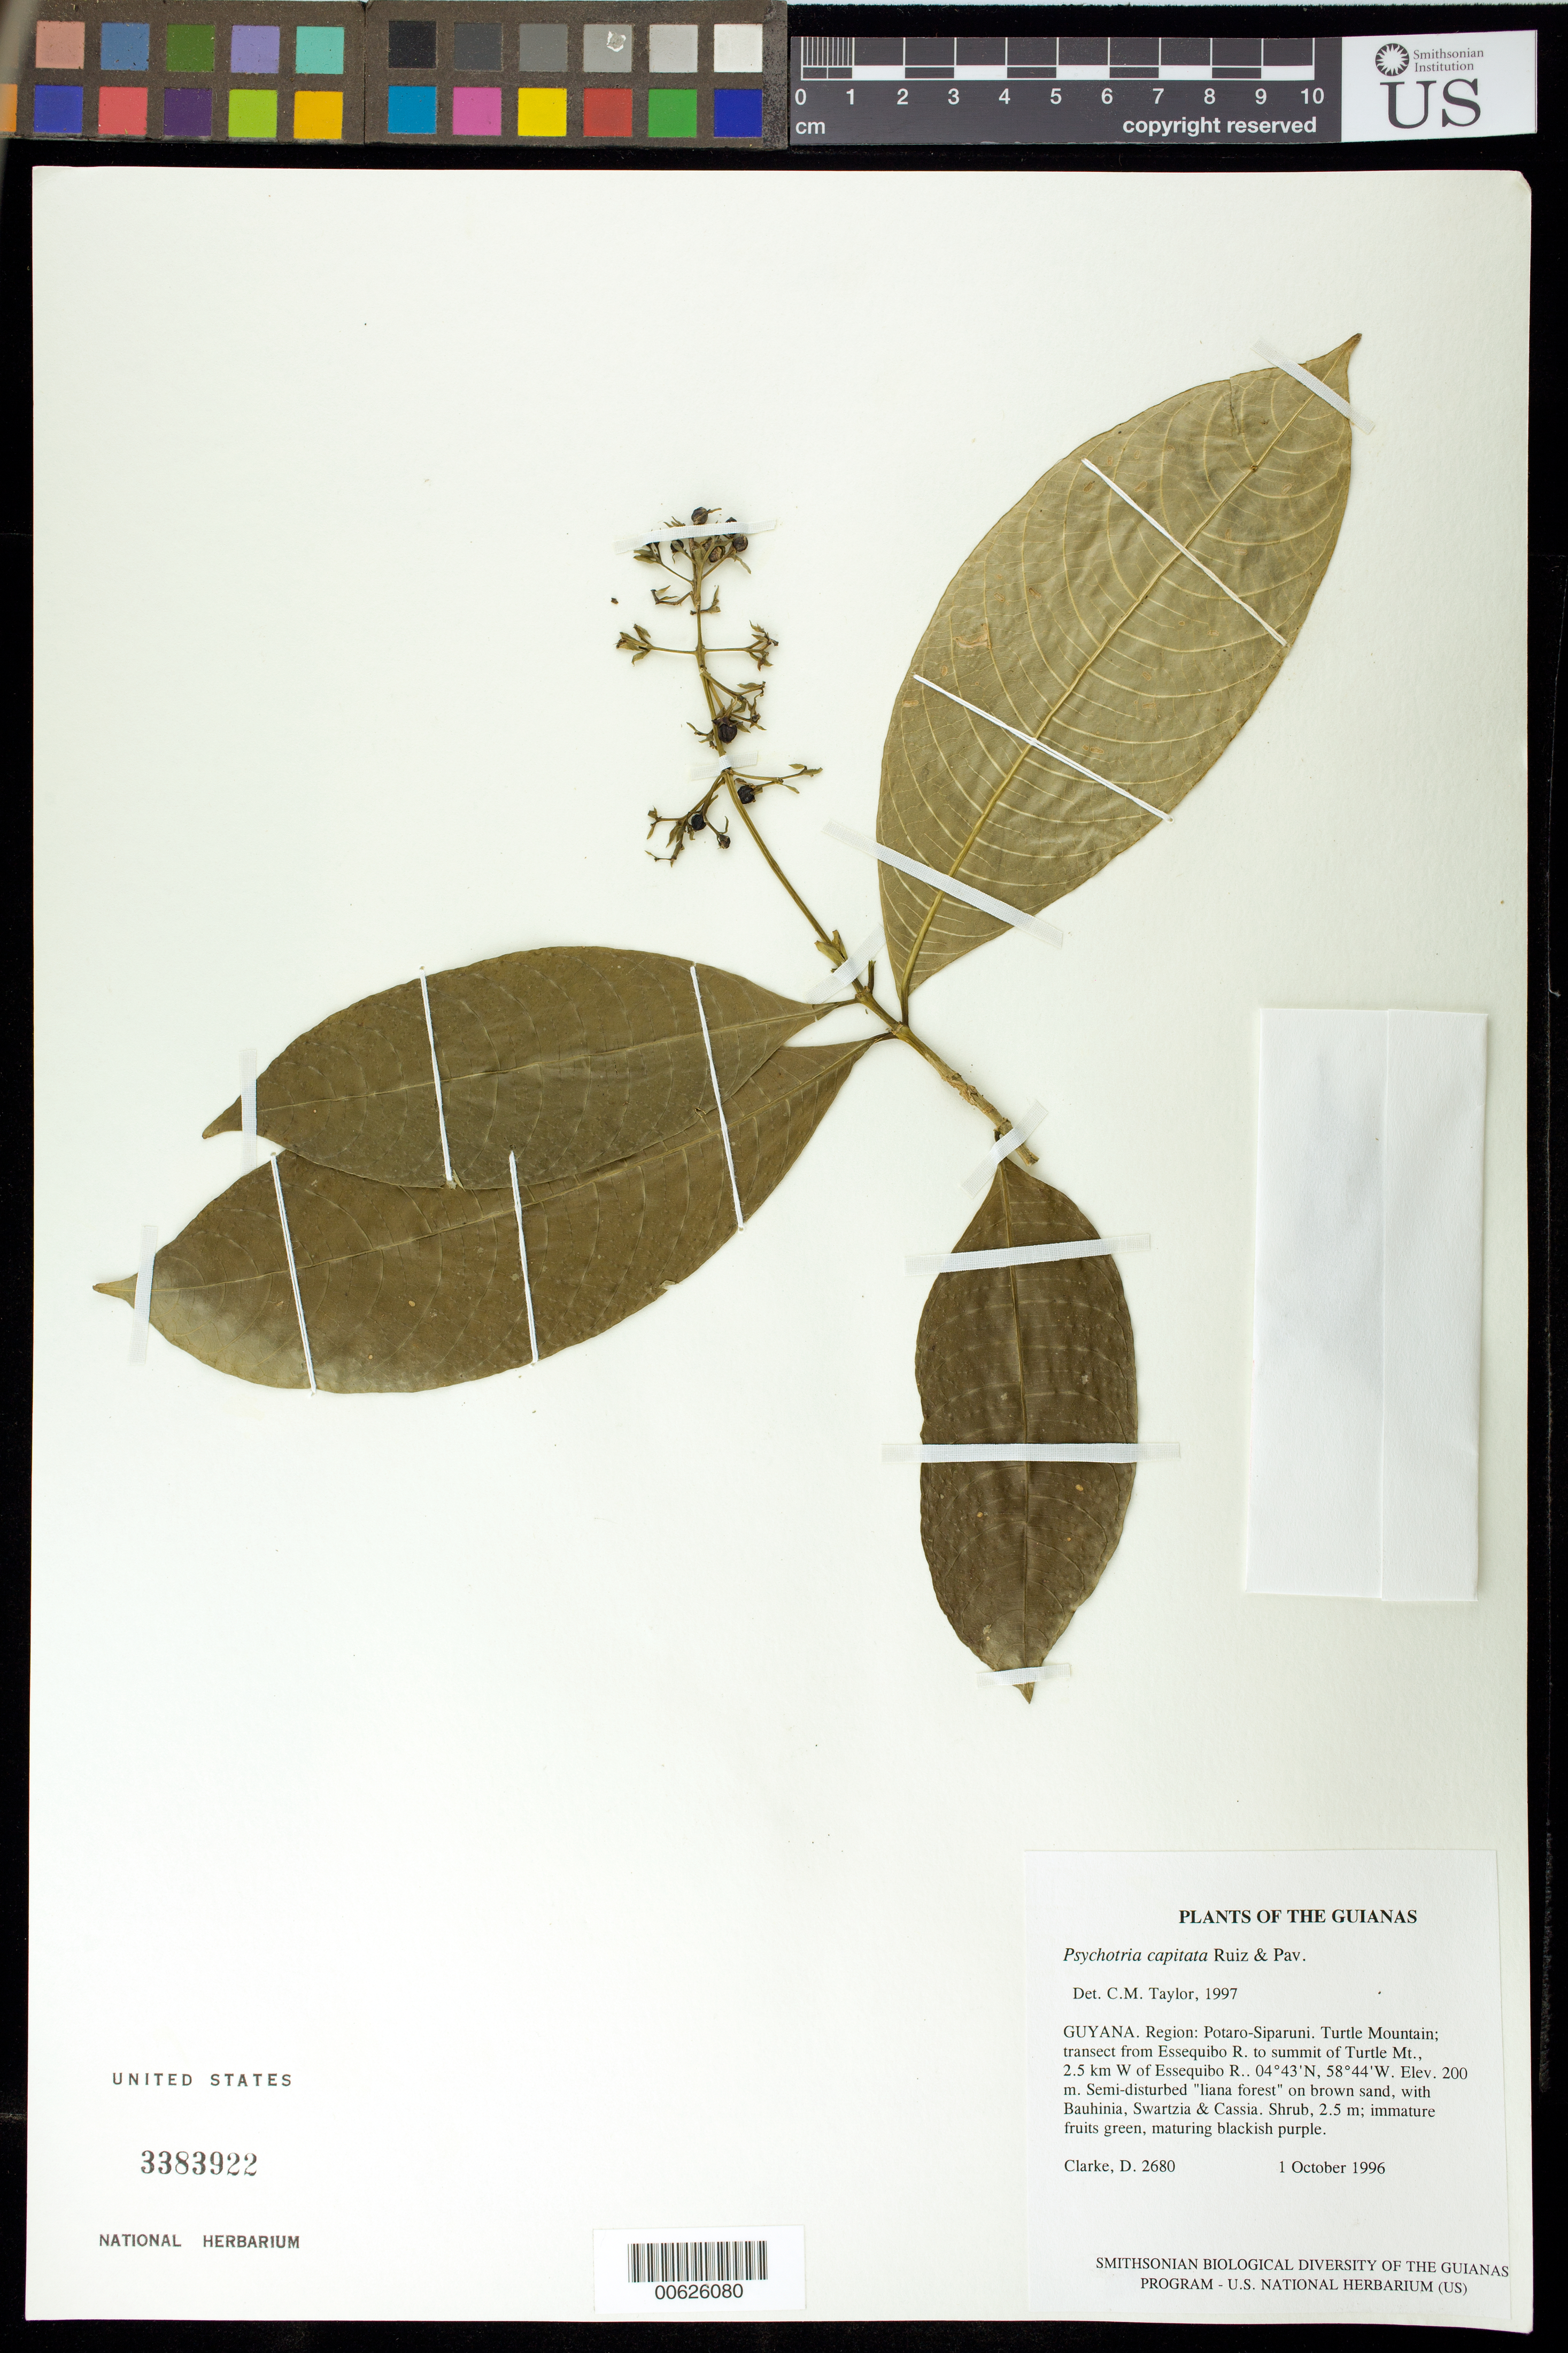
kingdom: Plantae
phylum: Tracheophyta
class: Magnoliopsida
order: Gentianales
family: Rubiaceae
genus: Palicourea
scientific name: Palicourea violacea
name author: (Aubl.) A. Rich.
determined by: Kirkbride, J. H., Jr.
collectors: H. D. Clarke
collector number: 2680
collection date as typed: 1 October 1996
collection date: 1996-10-01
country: Guyana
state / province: Potaro-Siparuni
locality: Turtle Mountain, summit; 3 km W of Essequibo R.; Iwokrama International Rainforest Reserve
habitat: Semi-disturbed "liana forest" on brown sand, with Bauhinia, Swartzia & Cassia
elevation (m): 200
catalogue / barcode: US 3383922